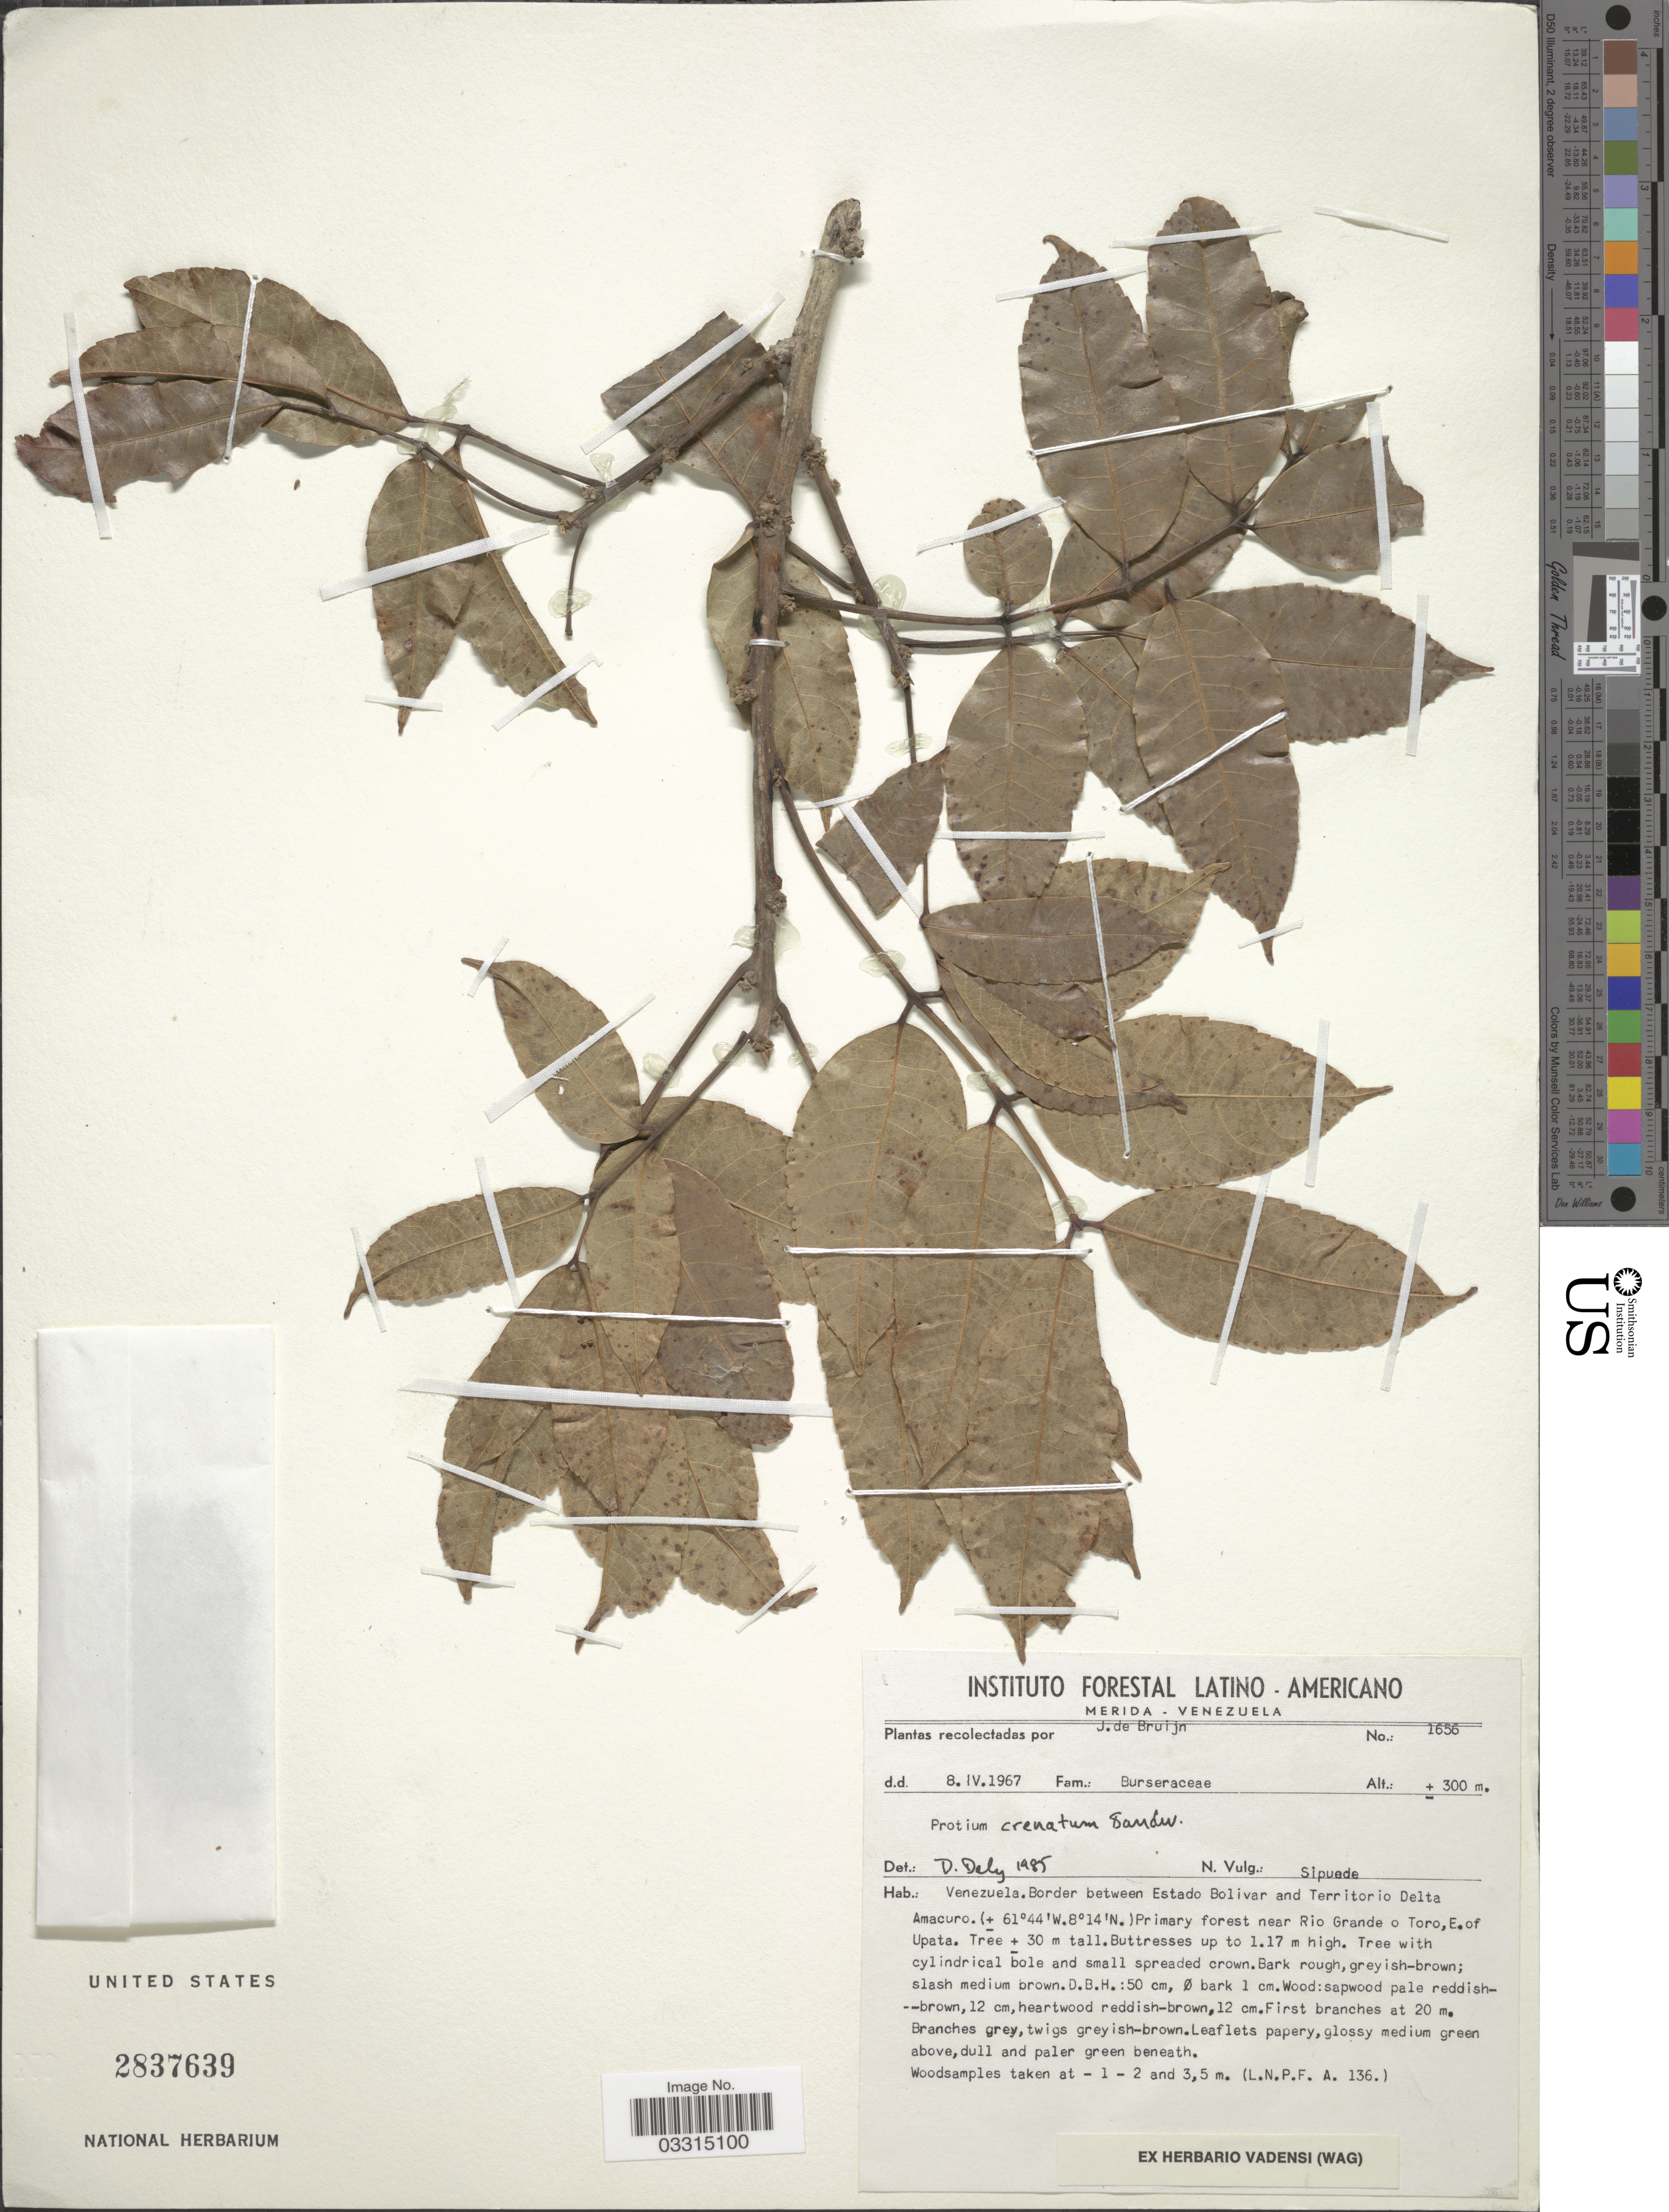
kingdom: Plantae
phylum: Tracheophyta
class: Magnoliopsida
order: Sapindales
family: Burseraceae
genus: Protium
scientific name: Protium crenatum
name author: Sandwith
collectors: J. Bruijn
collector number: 1656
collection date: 1967-04-08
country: Venezuela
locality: Border between Estado Bolivar and Territorio Delta Amacuro. Primary forest near Rio Grande o Toro, E. of Upata.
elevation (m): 300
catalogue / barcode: US 2837639